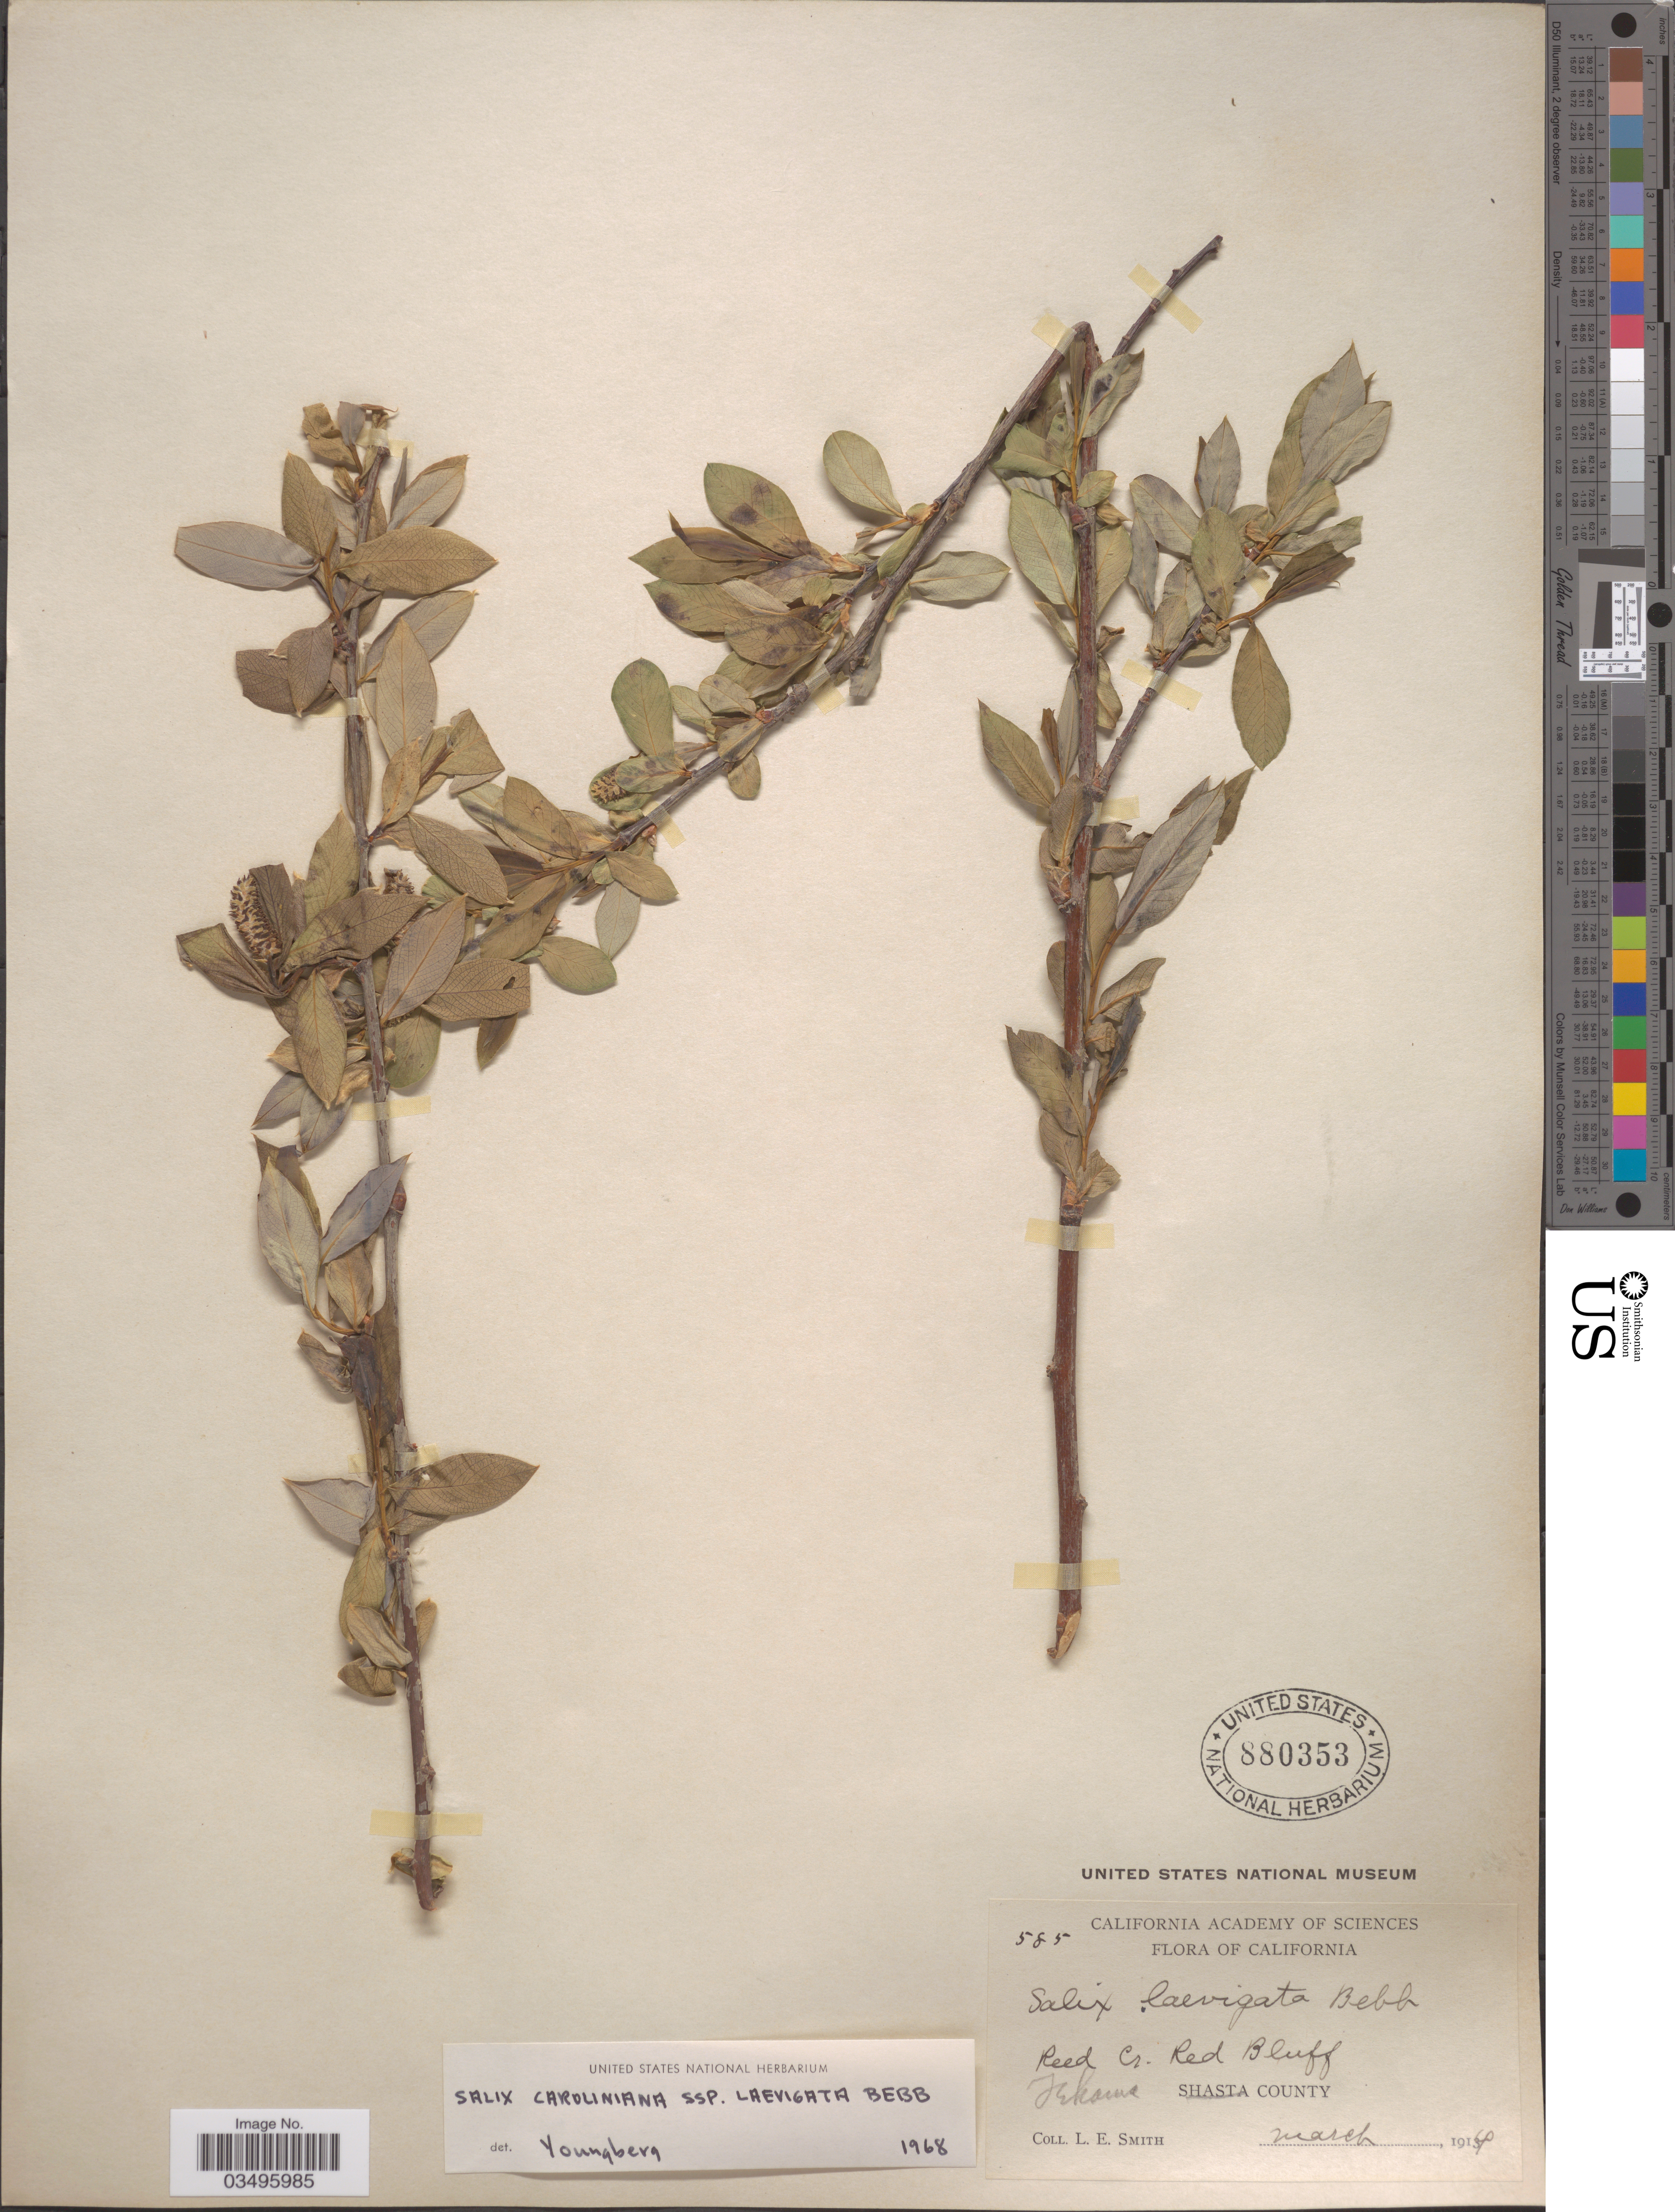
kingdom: Plantae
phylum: Tracheophyta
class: Magnoliopsida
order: Malpighiales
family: Salicaceae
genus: Salix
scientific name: Salix caroliniana subsp. laevigata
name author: Bebb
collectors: L. E. Smith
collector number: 585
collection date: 1914-03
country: United States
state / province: California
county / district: Tehama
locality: Reed Cr. Red Bluff. Tehama County.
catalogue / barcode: US 880353